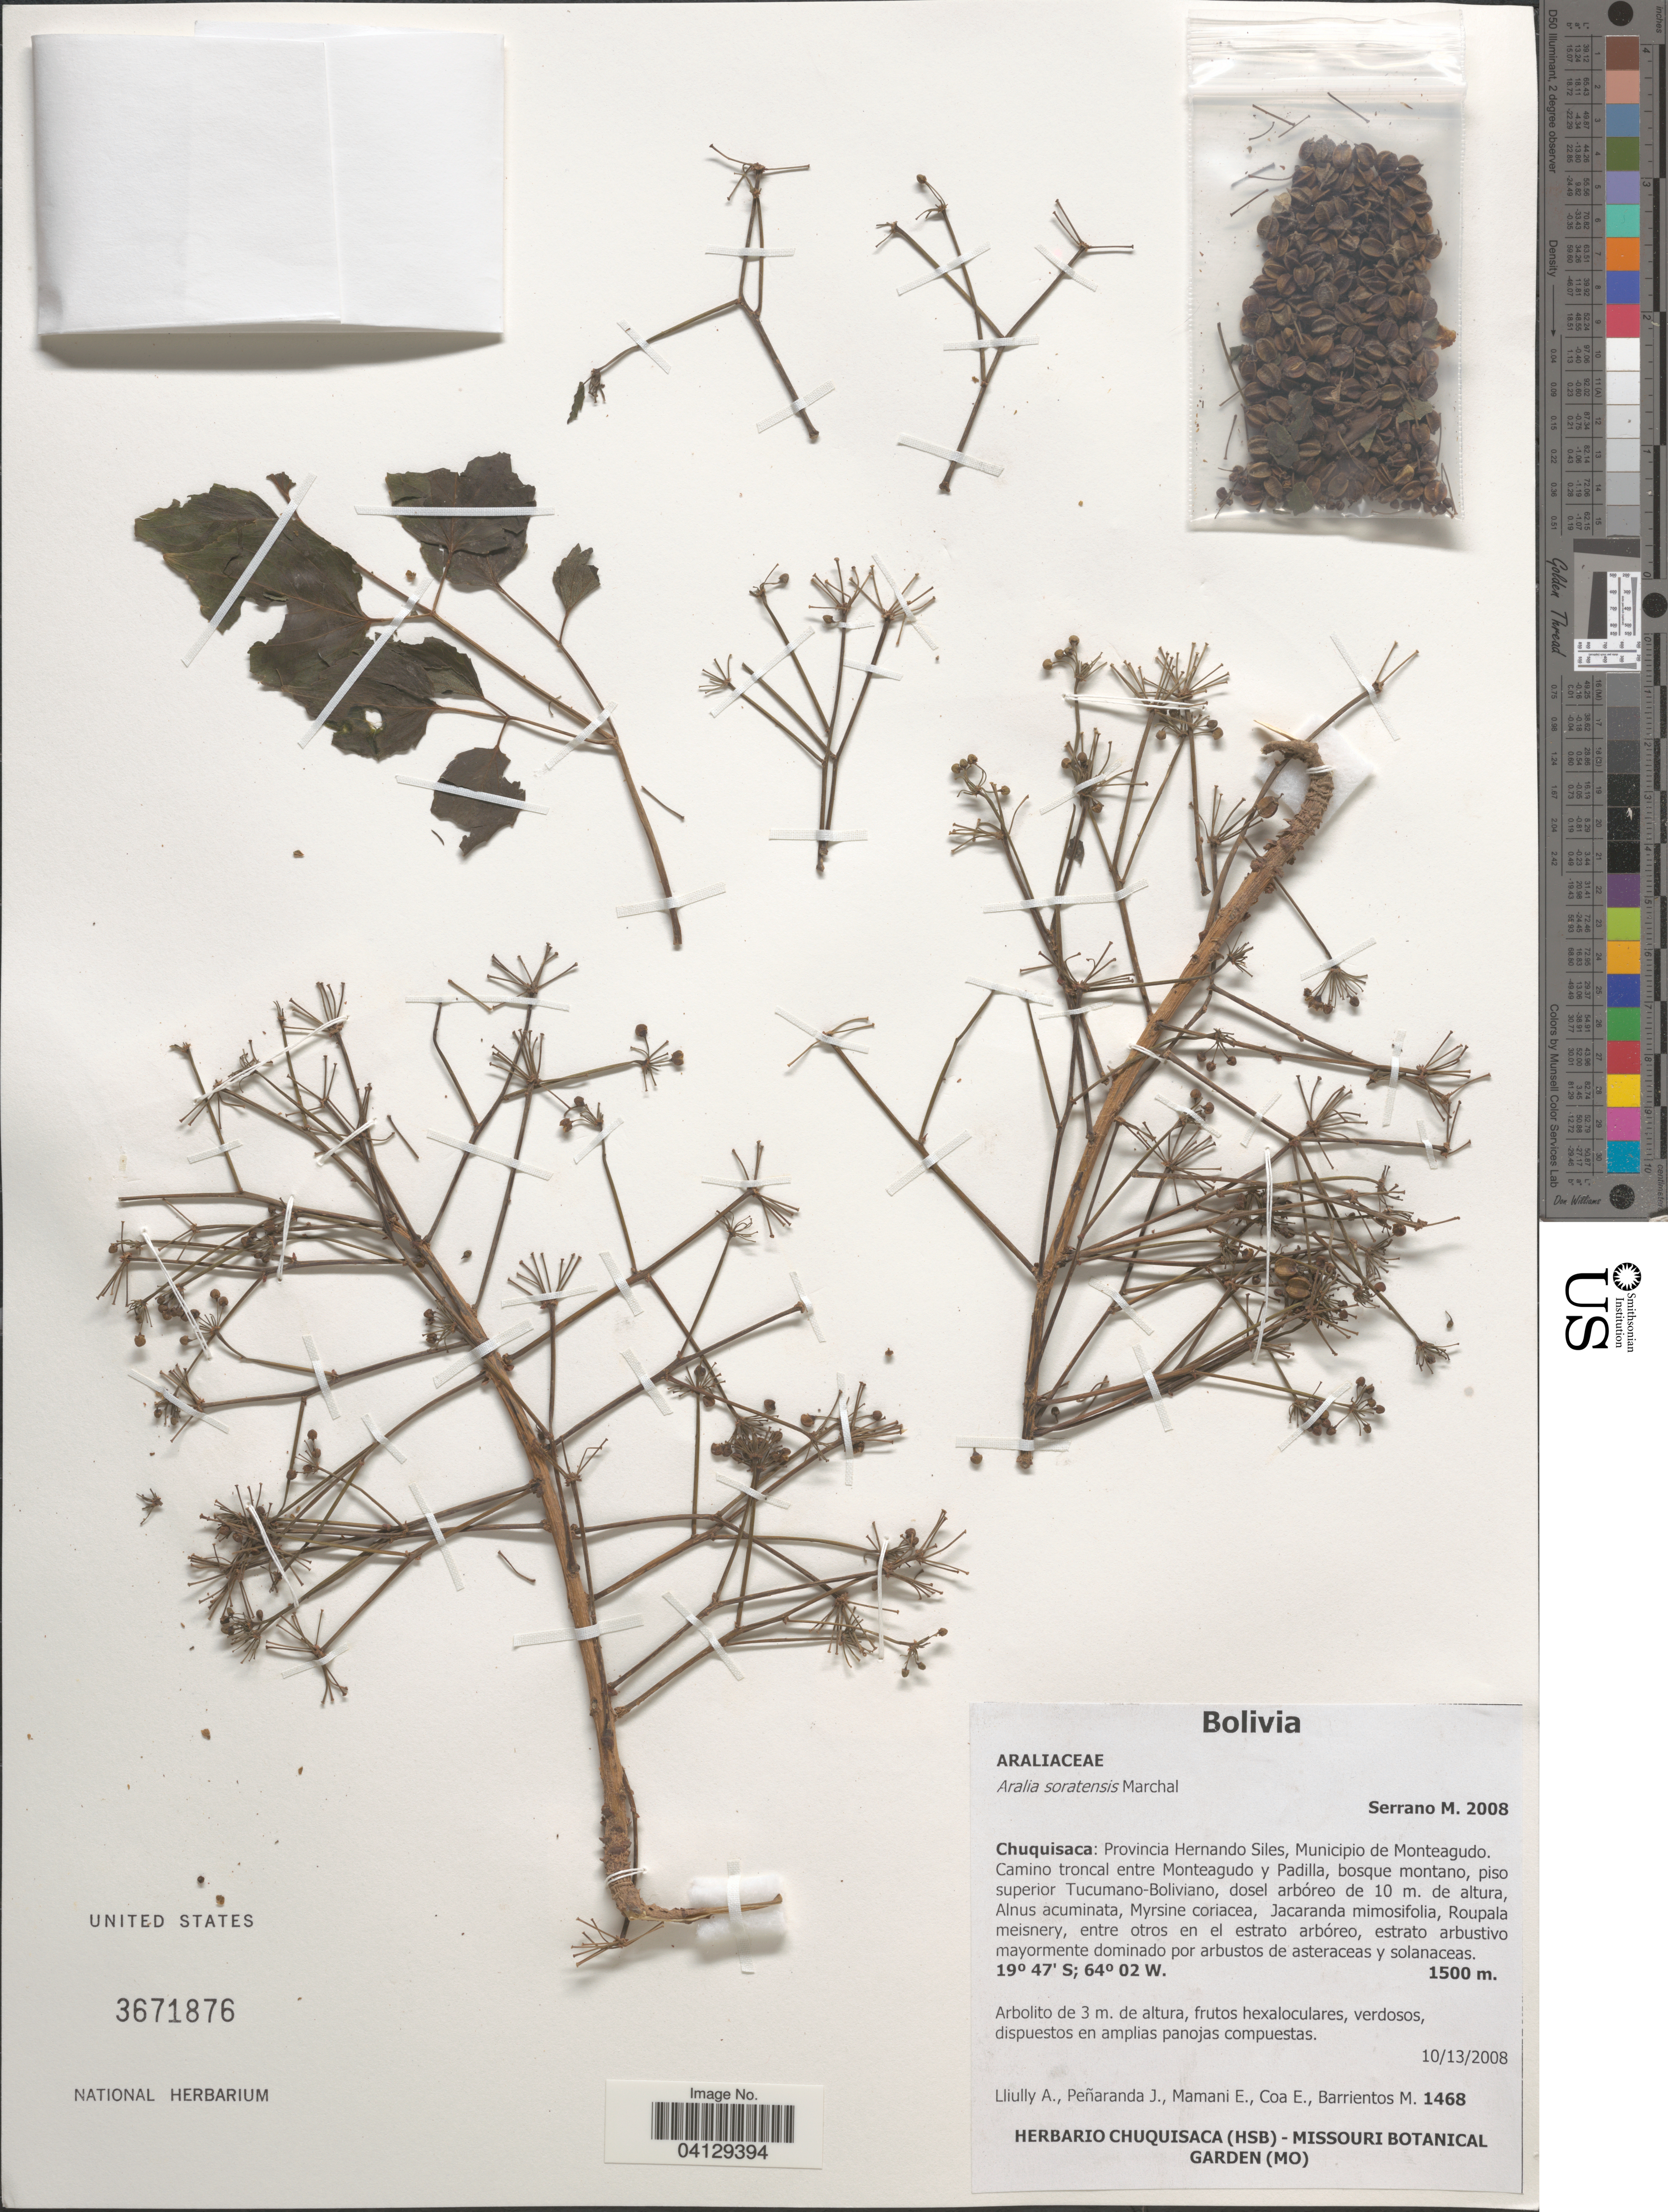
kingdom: Plantae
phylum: Tracheophyta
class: Magnoliopsida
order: Apiales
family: Araliaceae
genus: Aralia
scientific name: Aralia soratensis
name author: Marchal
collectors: A. Lliully, J. Penaranda, E. Mamani, E. Coa & M. Barrientos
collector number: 1468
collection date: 2008-10-13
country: Bolivia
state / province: Chuquisaca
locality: Provincia Hernando Siles, Municipio de Monteagudo. Camino troncal entre Monteagudo y Padulla. bosque montano, piso superior Tucumano-Boliviano.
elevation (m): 1500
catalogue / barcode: US 3671876